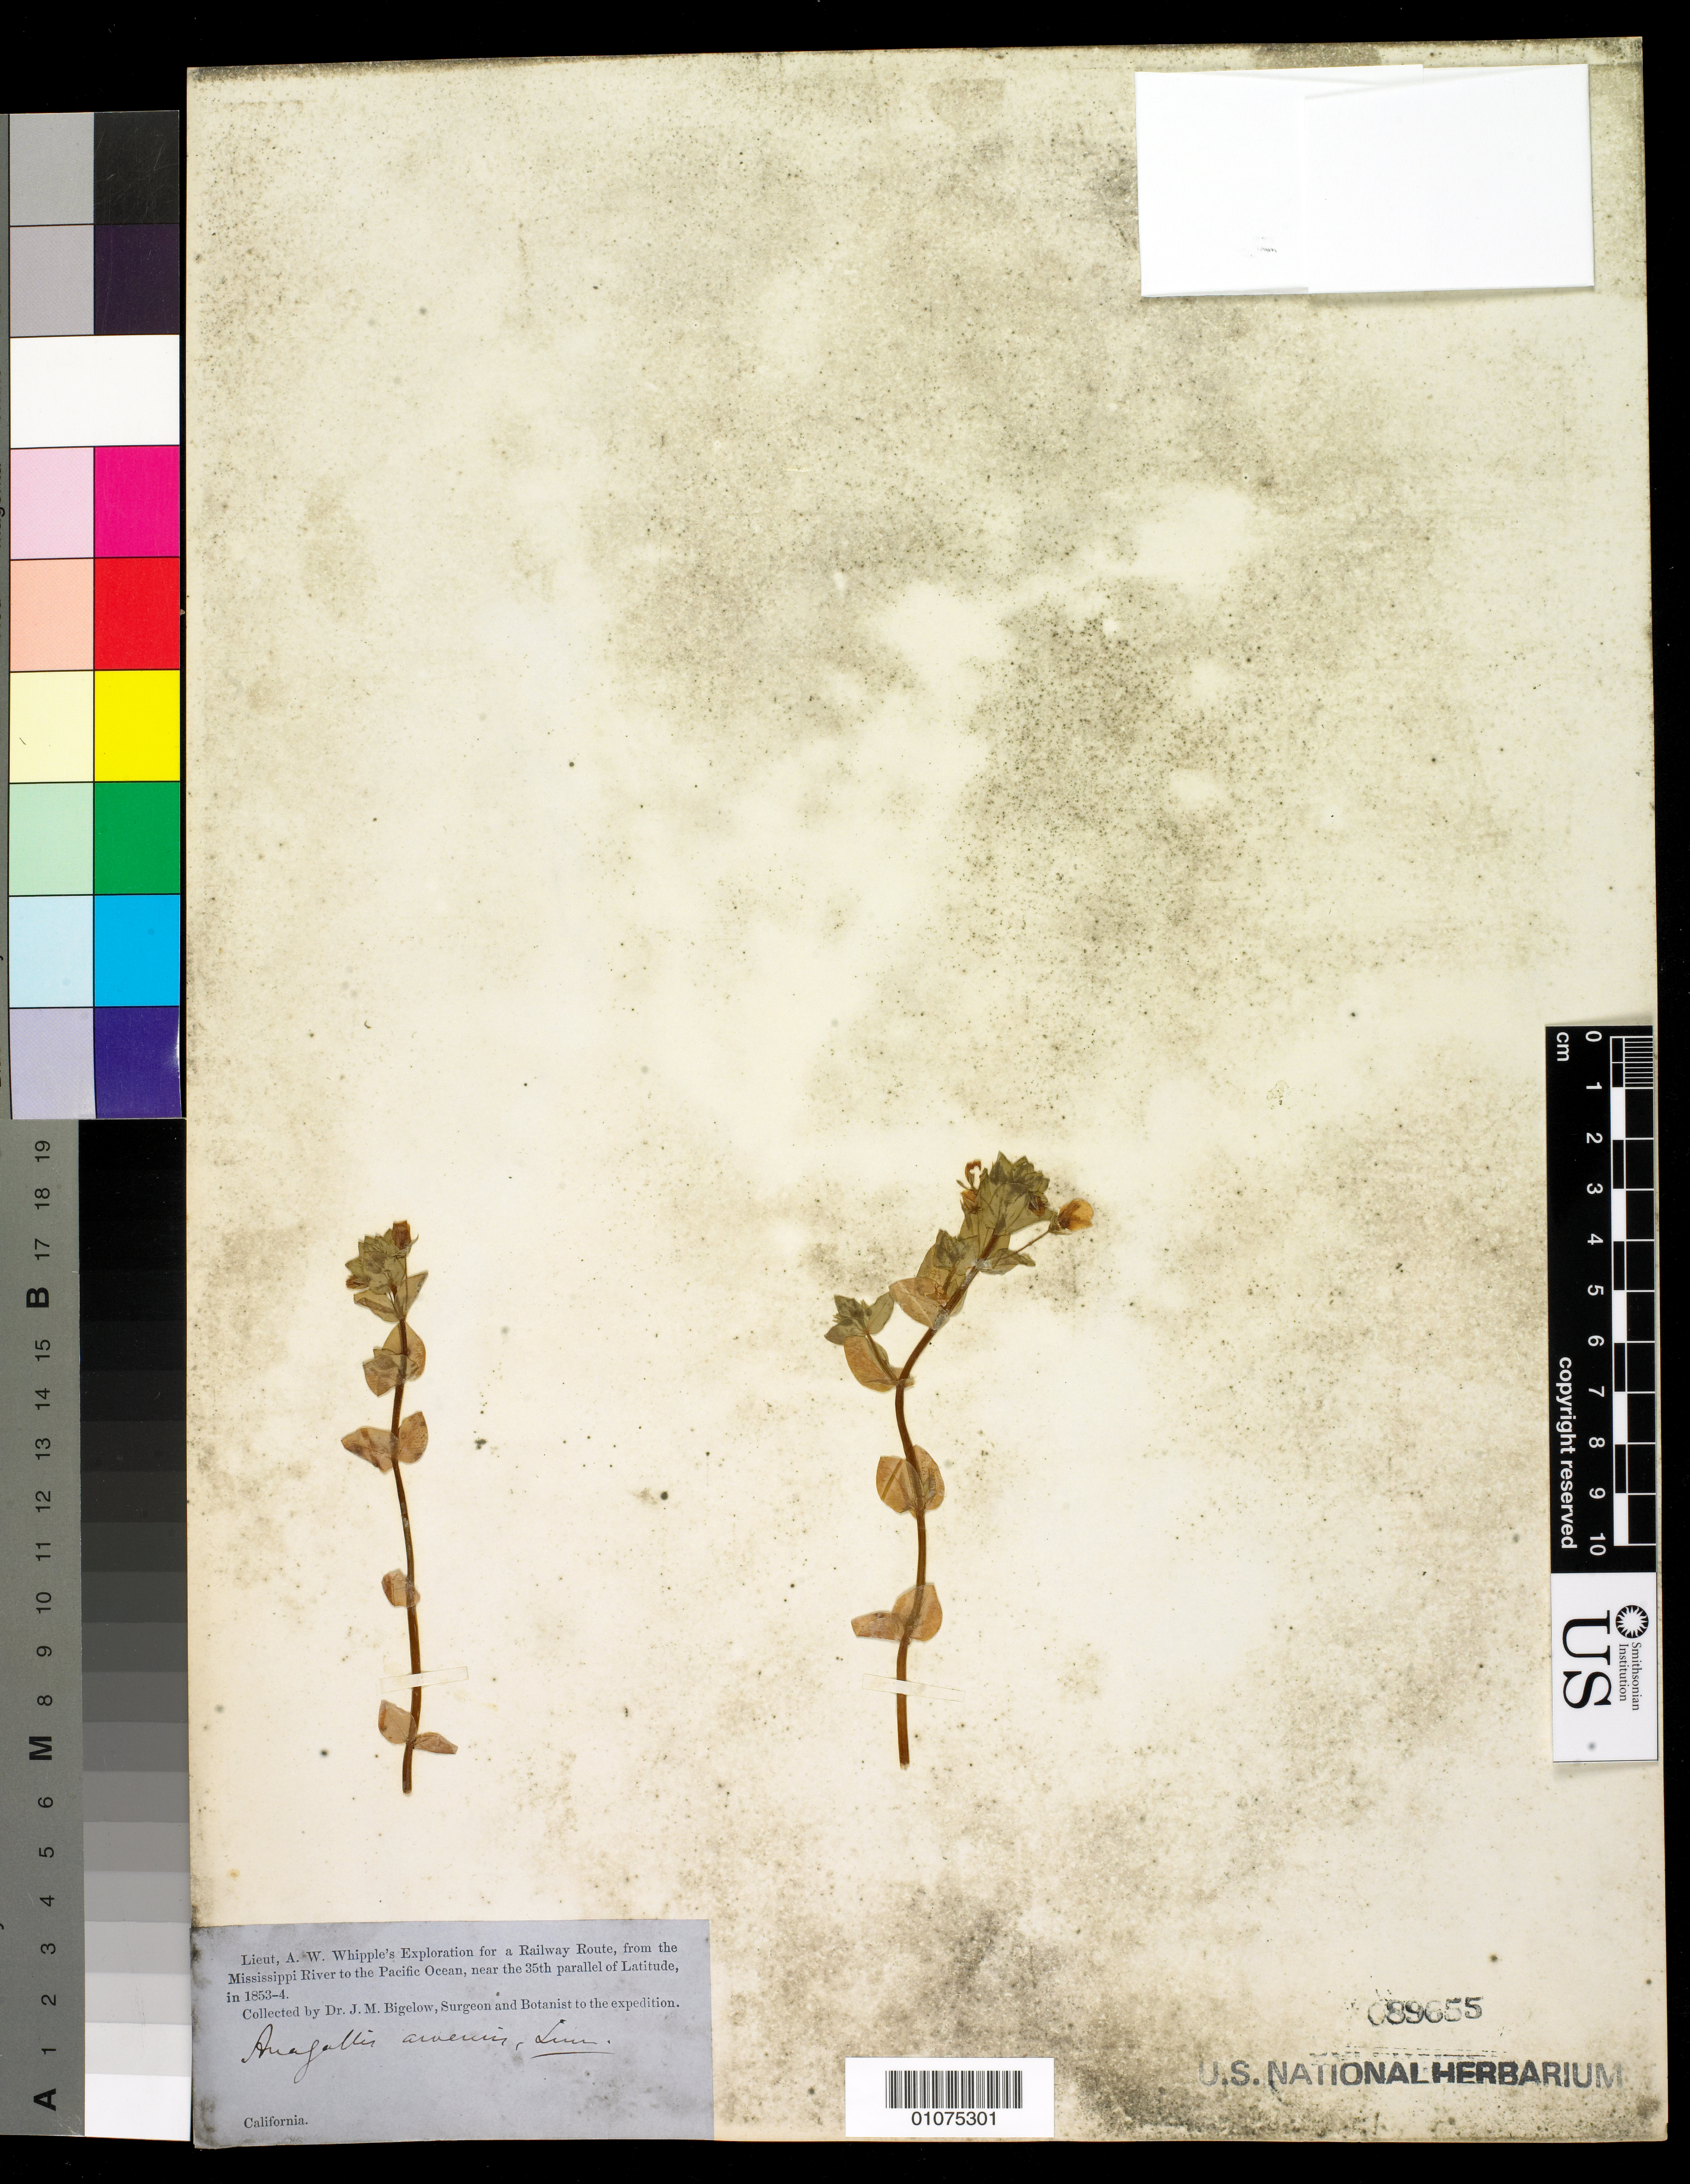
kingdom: Plantae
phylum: Tracheophyta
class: Magnoliopsida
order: Ericales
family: Primulaceae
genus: Anagallis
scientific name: Anagallis arvensis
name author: L.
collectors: J. M. Bigelow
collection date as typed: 1853 to -- --- 1854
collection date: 1853/1854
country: United States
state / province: California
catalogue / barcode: US 89655